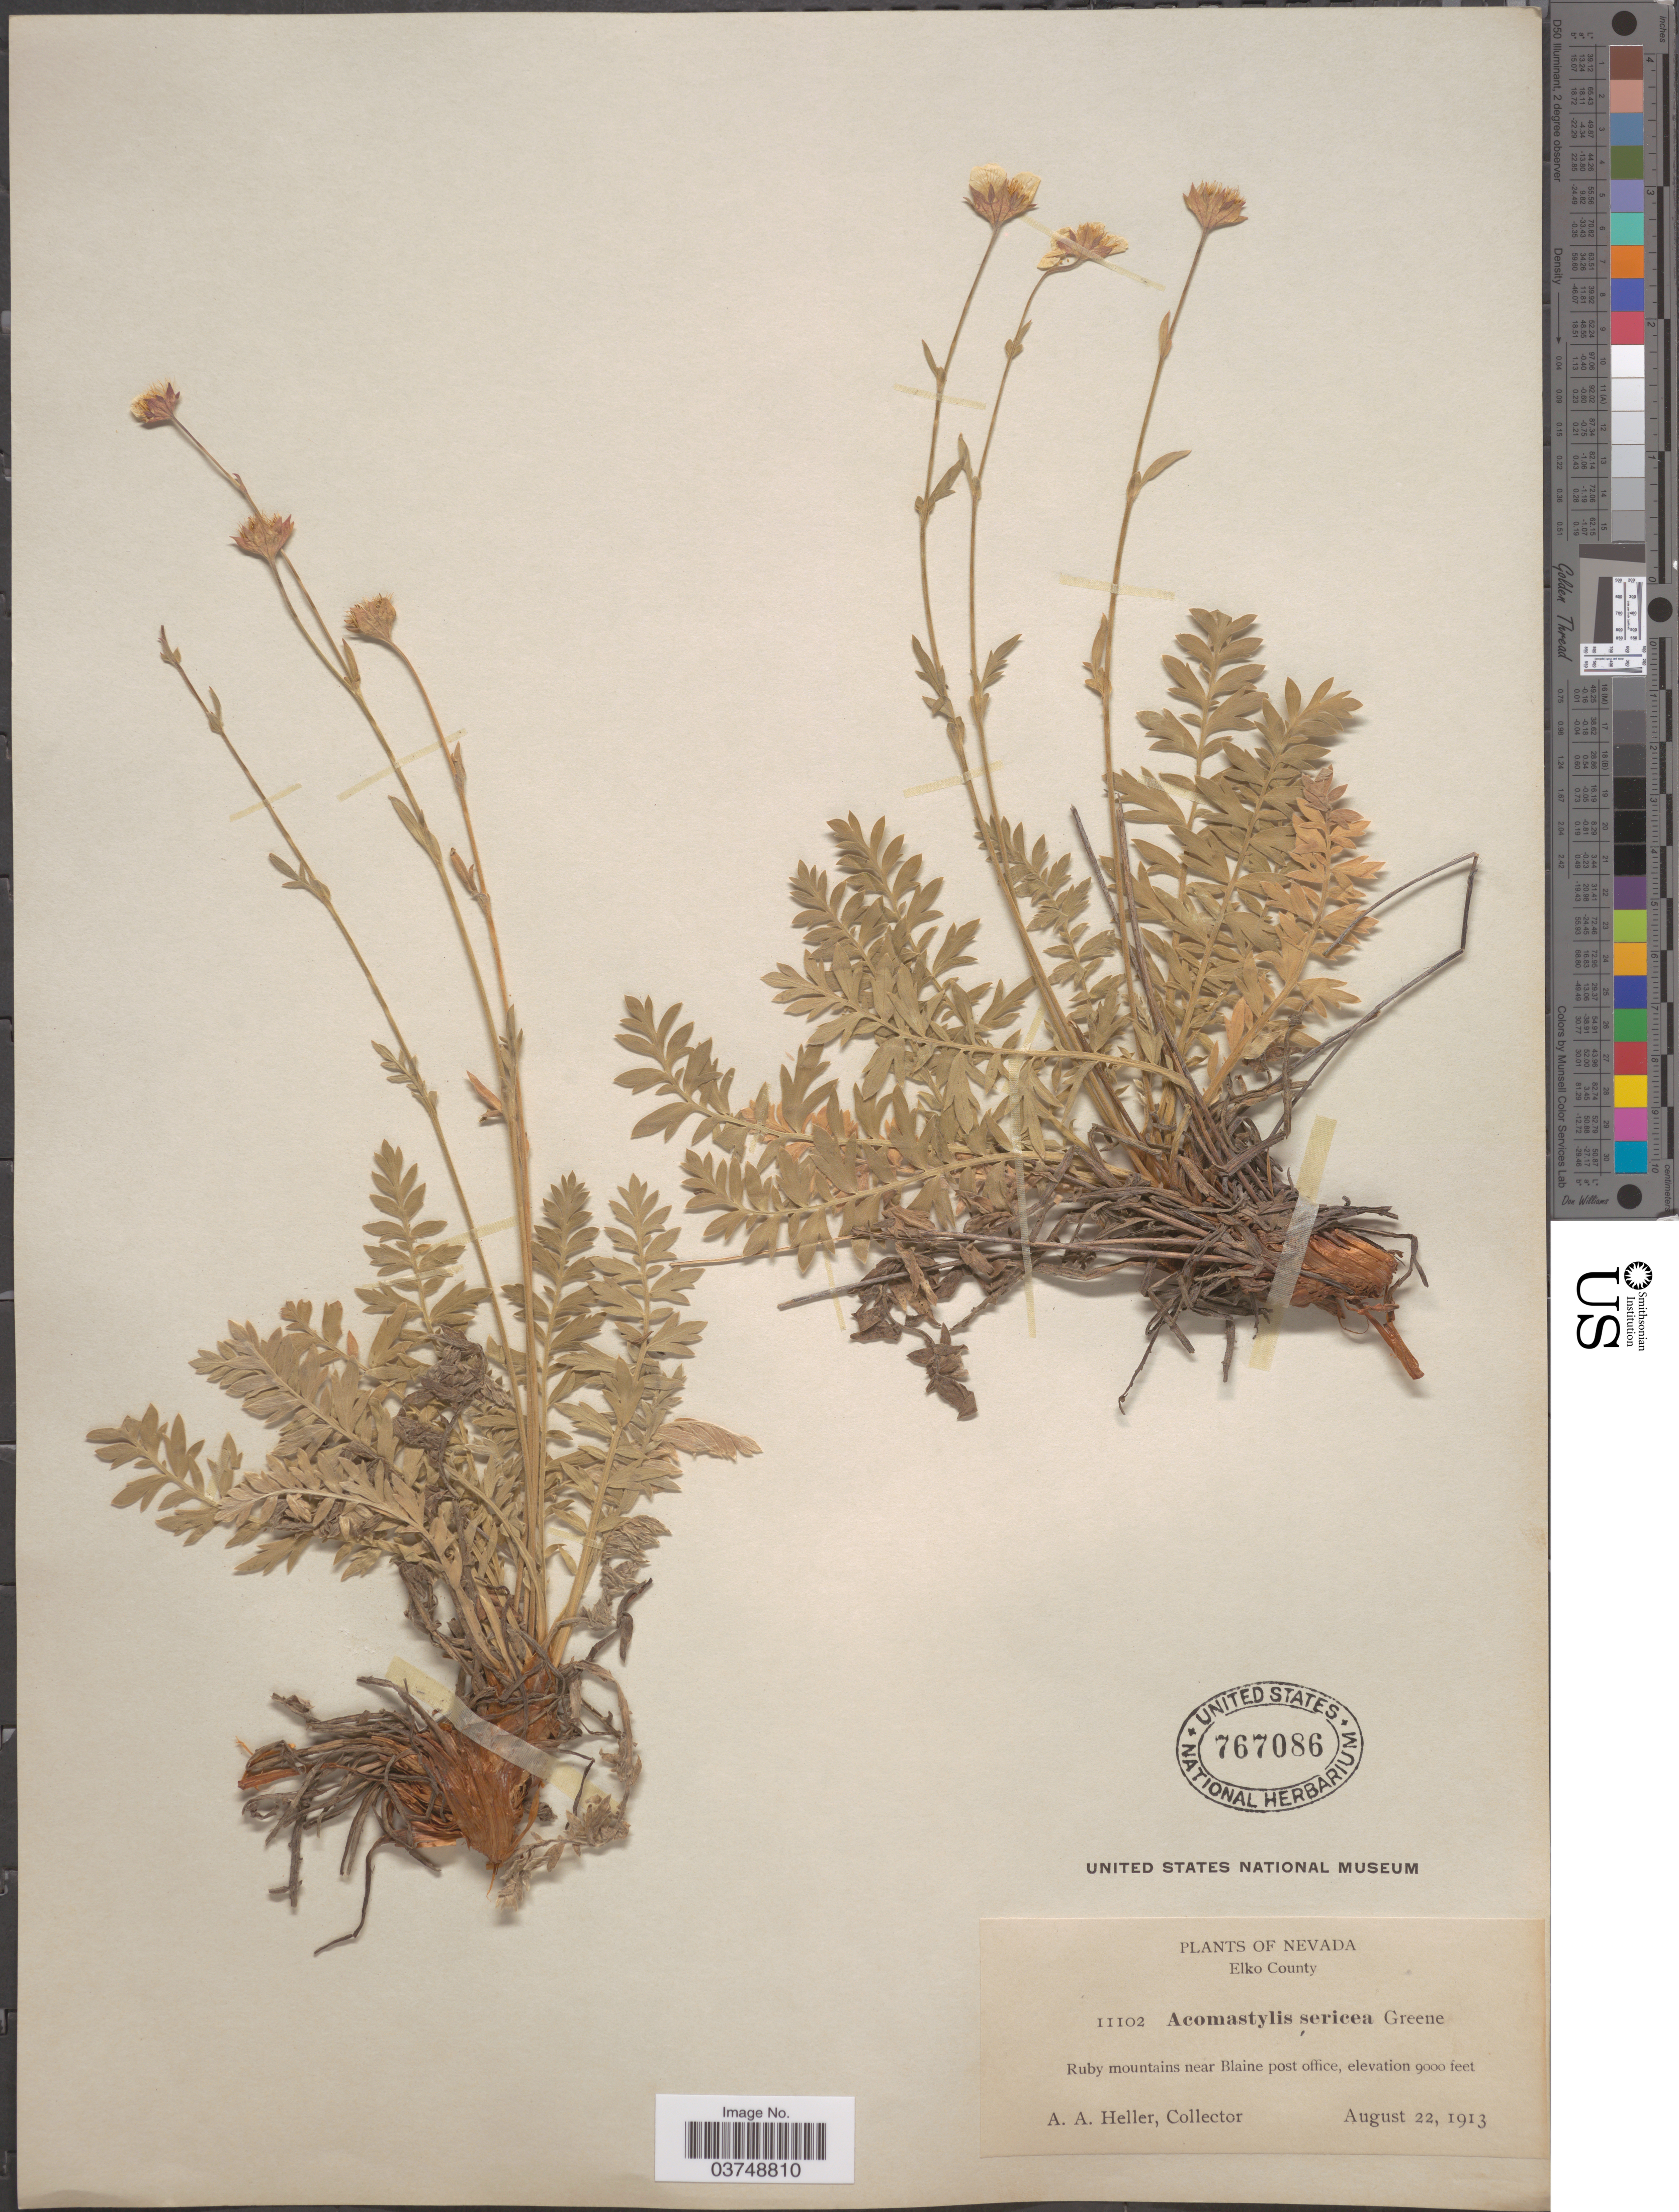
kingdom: Plantae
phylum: Tracheophyta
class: Magnoliopsida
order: Rosales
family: Rosaceae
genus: Geum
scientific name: Geum rossii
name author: (R. Br.) Ser.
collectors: A. A. Heller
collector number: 11102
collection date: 1913-08-22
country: United States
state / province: Nevada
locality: Elko County. Ruby mountains near Blaine post office.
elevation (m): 2743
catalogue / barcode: US 767086